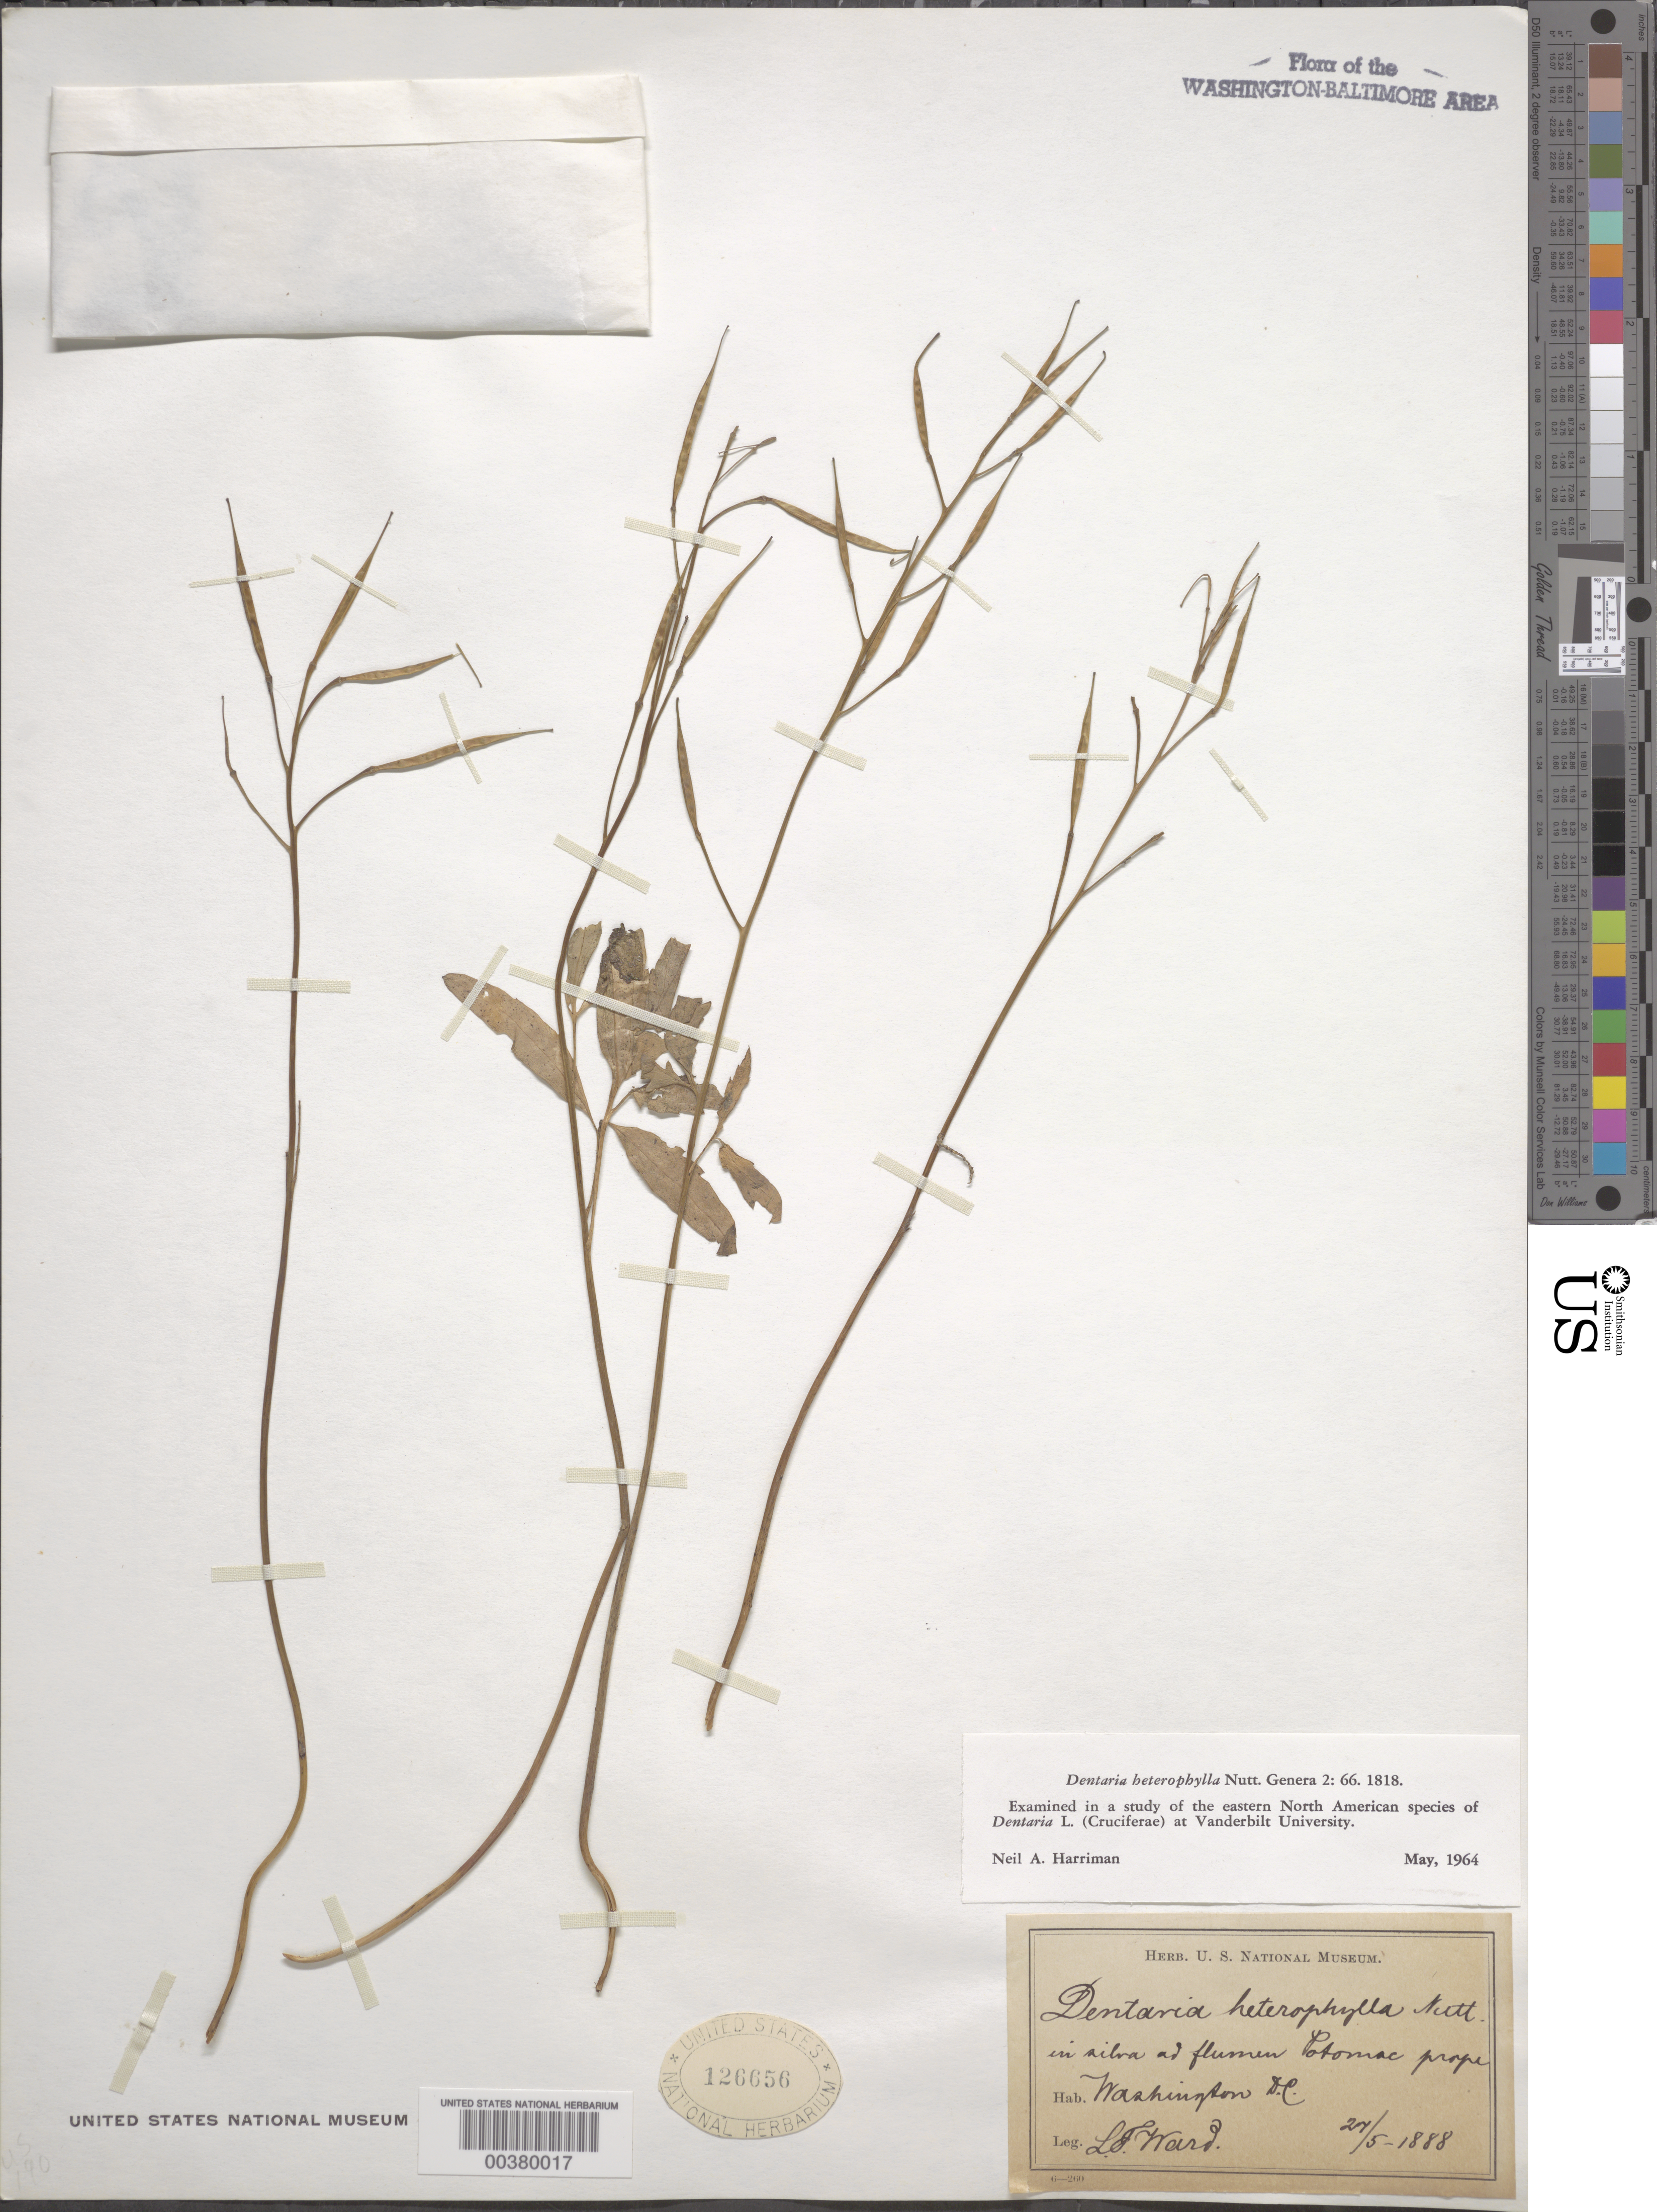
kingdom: Plantae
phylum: Tracheophyta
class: Magnoliopsida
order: Brassicales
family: Brassicaceae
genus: Cardamine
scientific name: Cardamine angustata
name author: O.E. Schulz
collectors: L. F. Ward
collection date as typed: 27 May 1888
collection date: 1888-05-27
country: United States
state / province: District of Columbia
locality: Washington DC Area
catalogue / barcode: US 126656